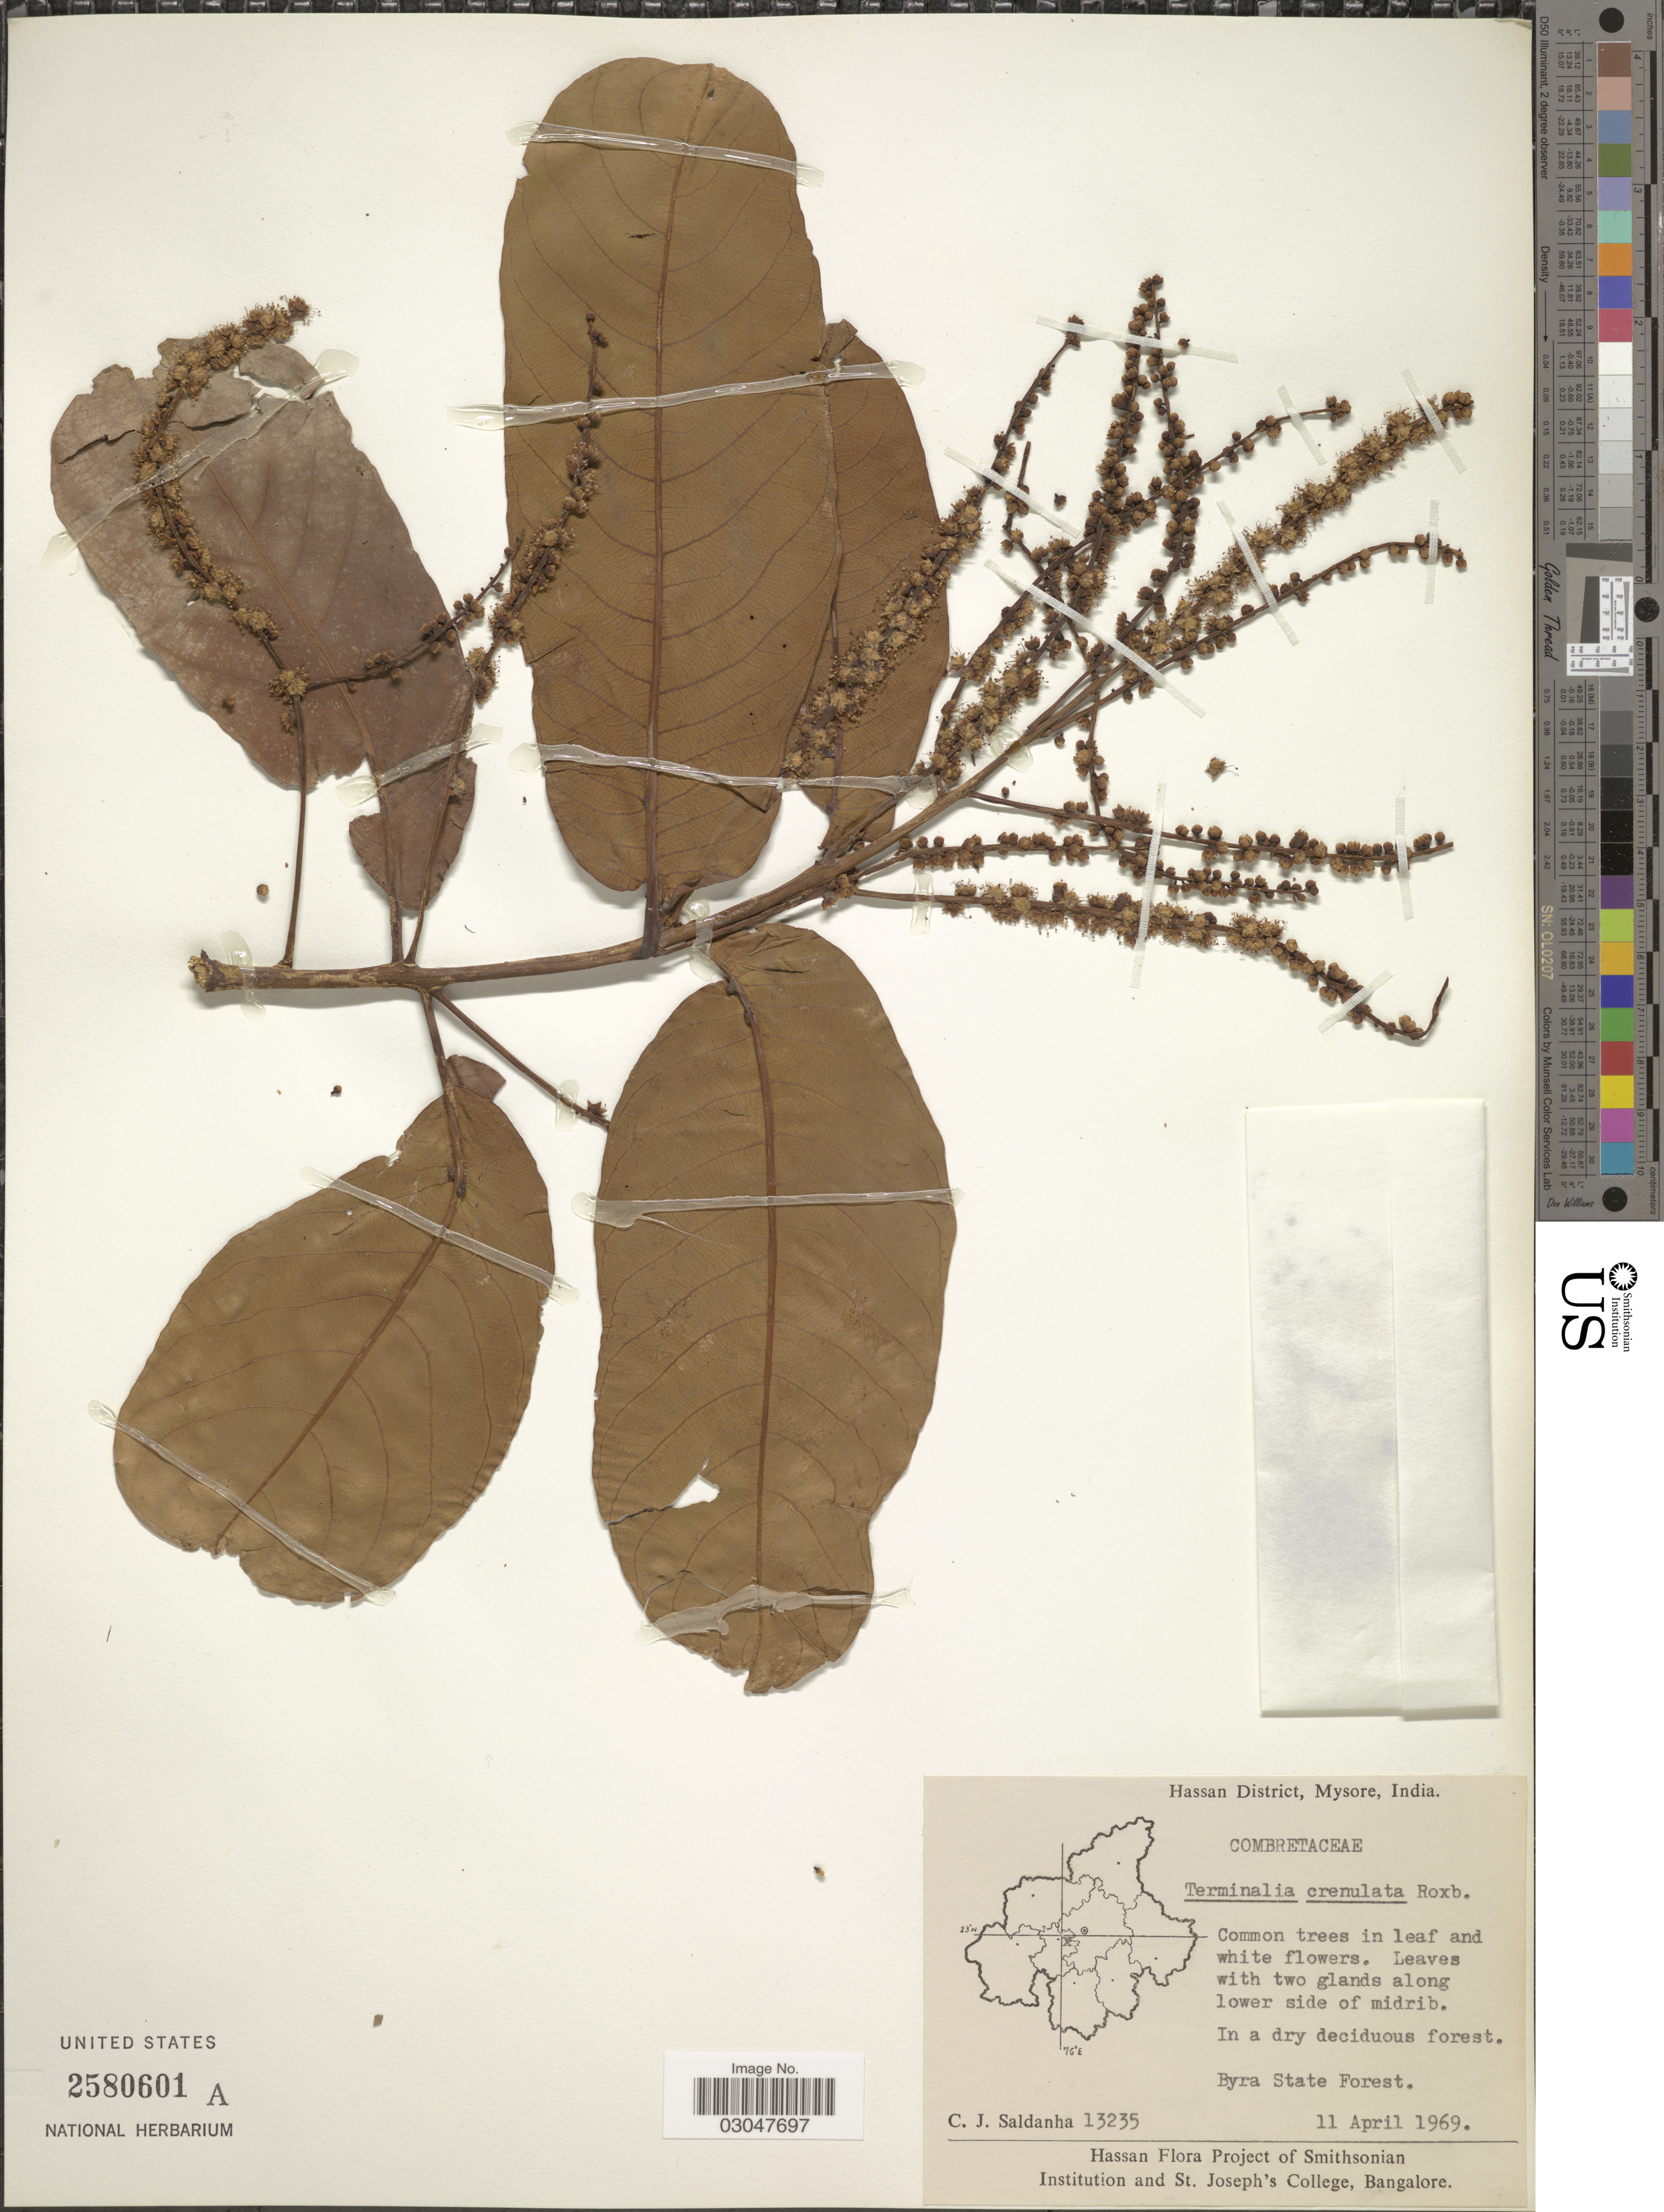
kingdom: Plantae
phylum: Tracheophyta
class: Magnoliopsida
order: Myrtales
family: Combretaceae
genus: Terminalia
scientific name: Terminalia crenulata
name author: A. Roth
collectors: C. J. Saldanha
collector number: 13235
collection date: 1969-04-11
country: India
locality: Hassan District, Mysore. Byra State Forest.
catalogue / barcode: US 2580601A